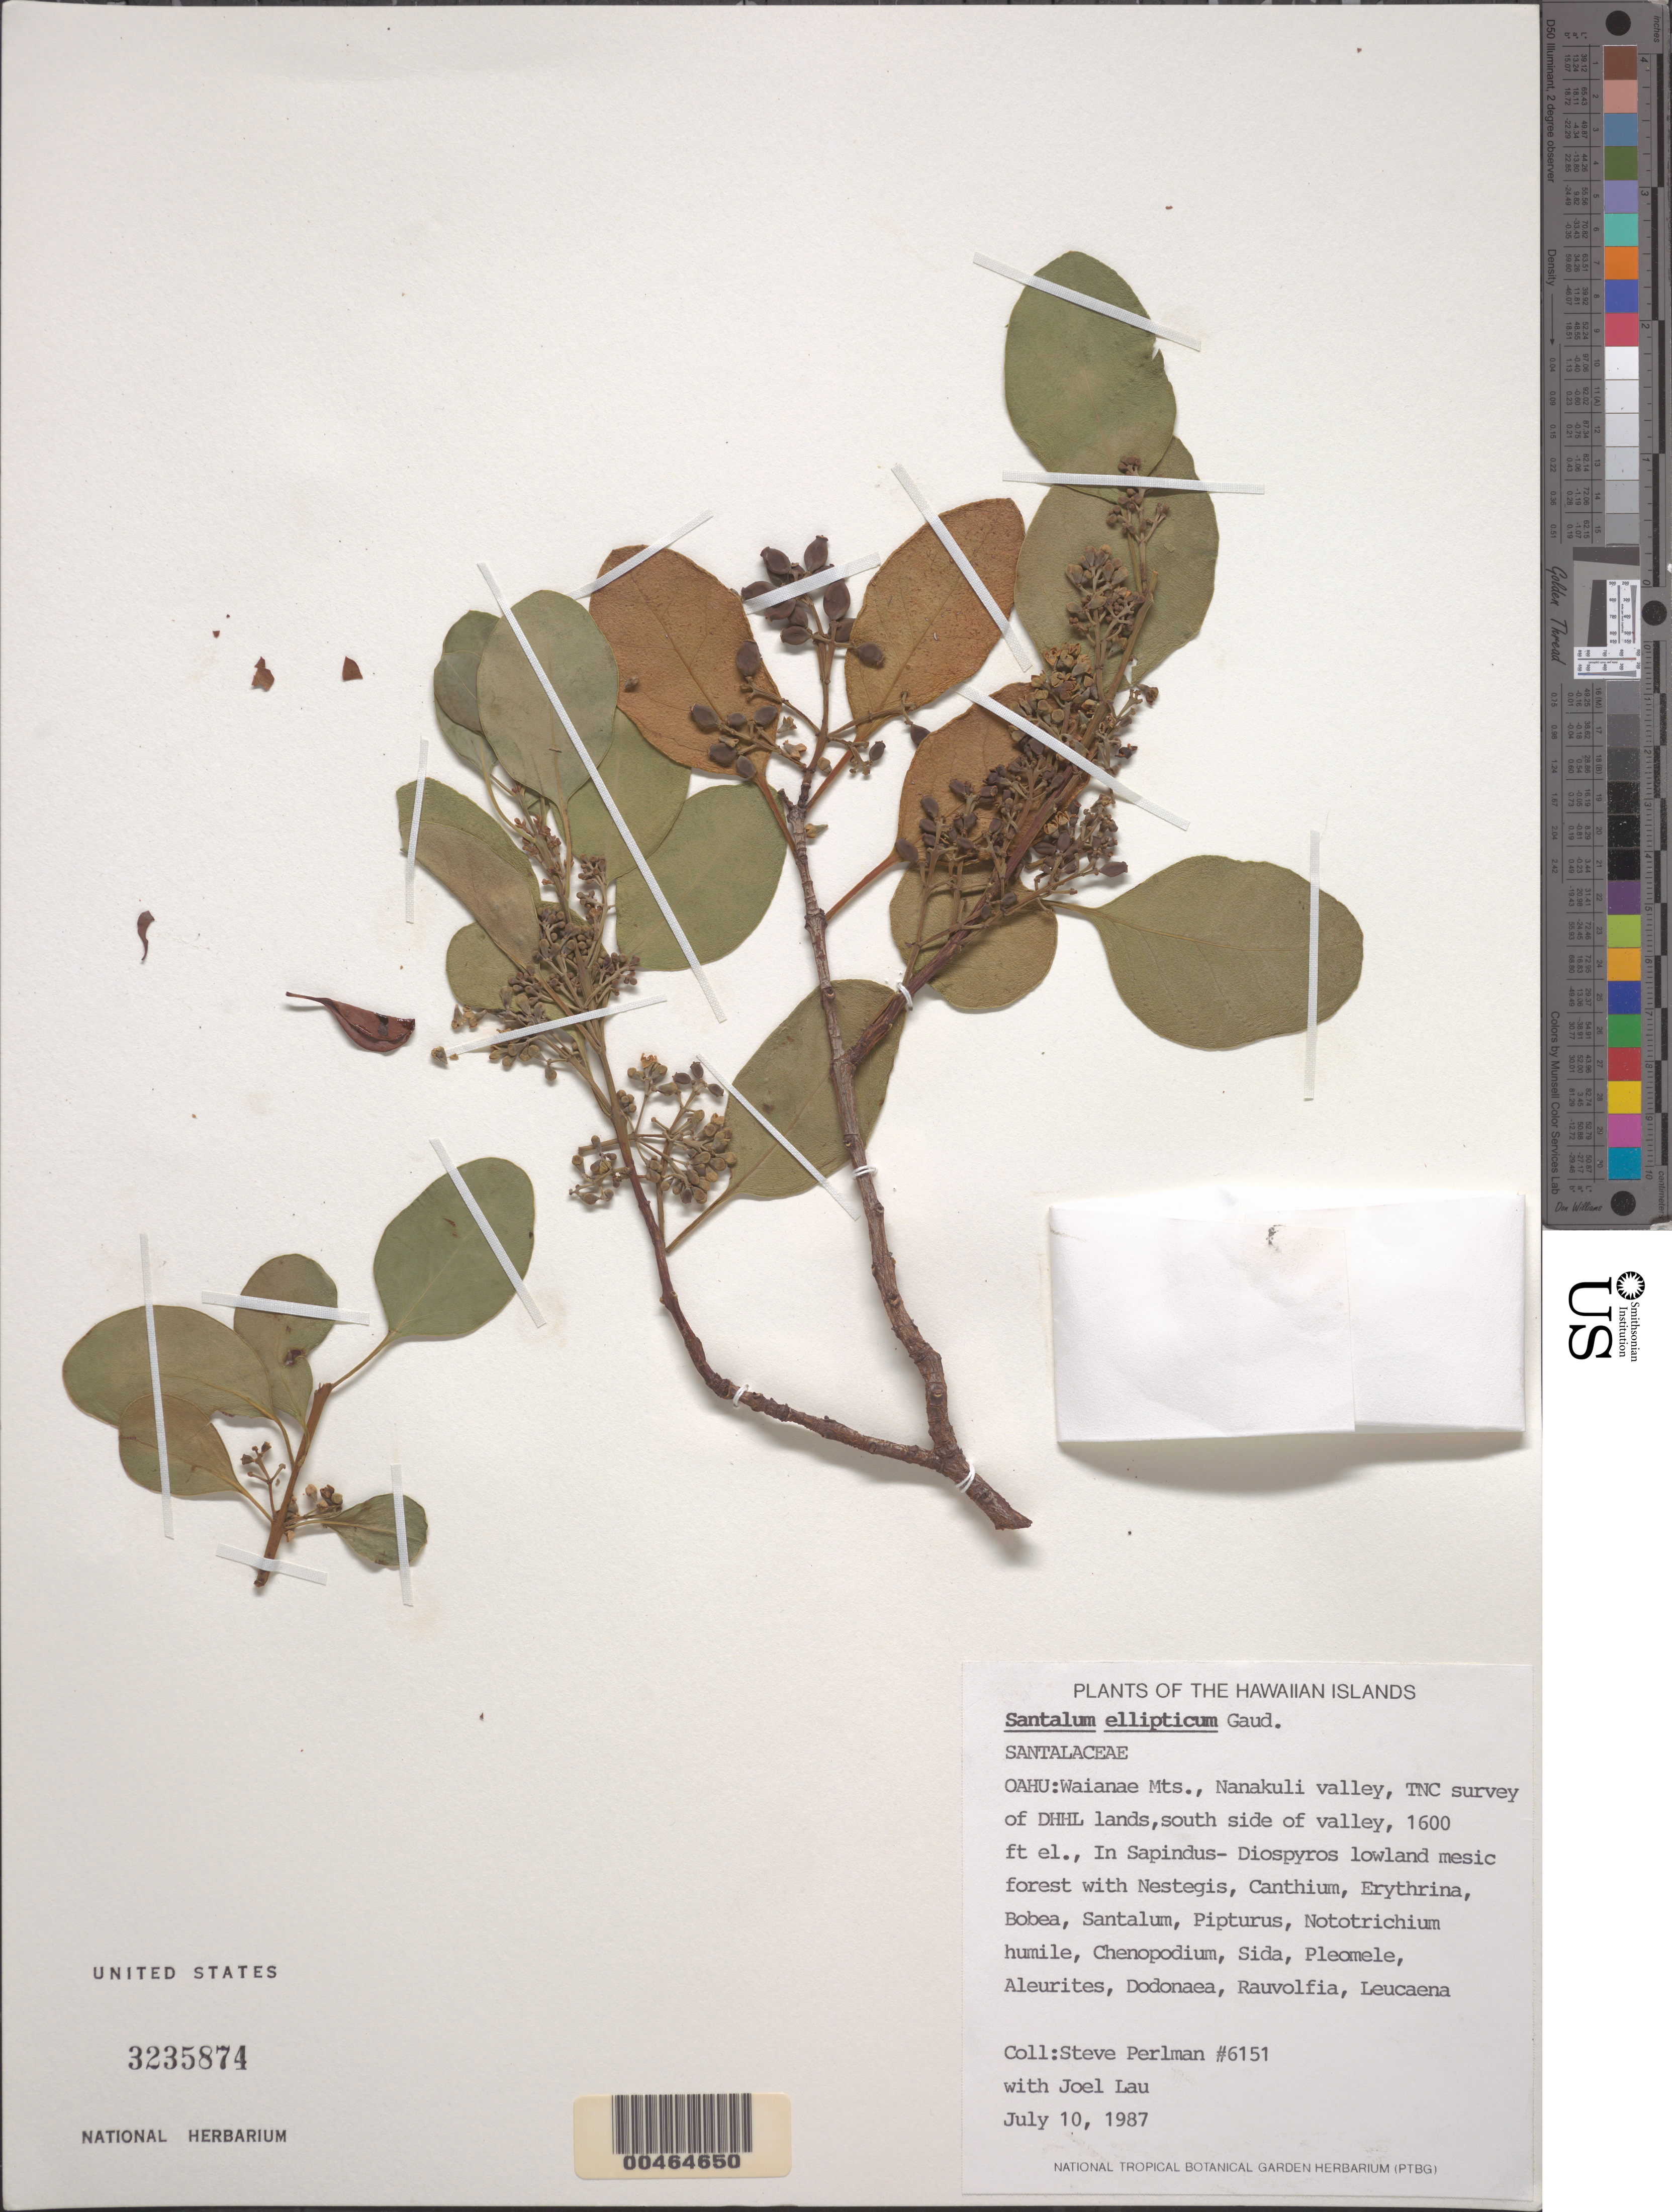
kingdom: Plantae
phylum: Tracheophyta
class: Magnoliopsida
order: Santalales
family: Santalaceae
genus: Santalum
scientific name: Santalum ellipticum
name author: Gaudich.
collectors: S. P. Perlman & J. Lau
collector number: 6151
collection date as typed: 10 Jul 1987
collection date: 1987-07-10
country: United States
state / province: Hawaii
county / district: Honolulu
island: Oahu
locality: Waianae Mts., Nanakuli valley, TNC survey of DHHL lands, S side of valley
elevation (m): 488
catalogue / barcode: US 3235874